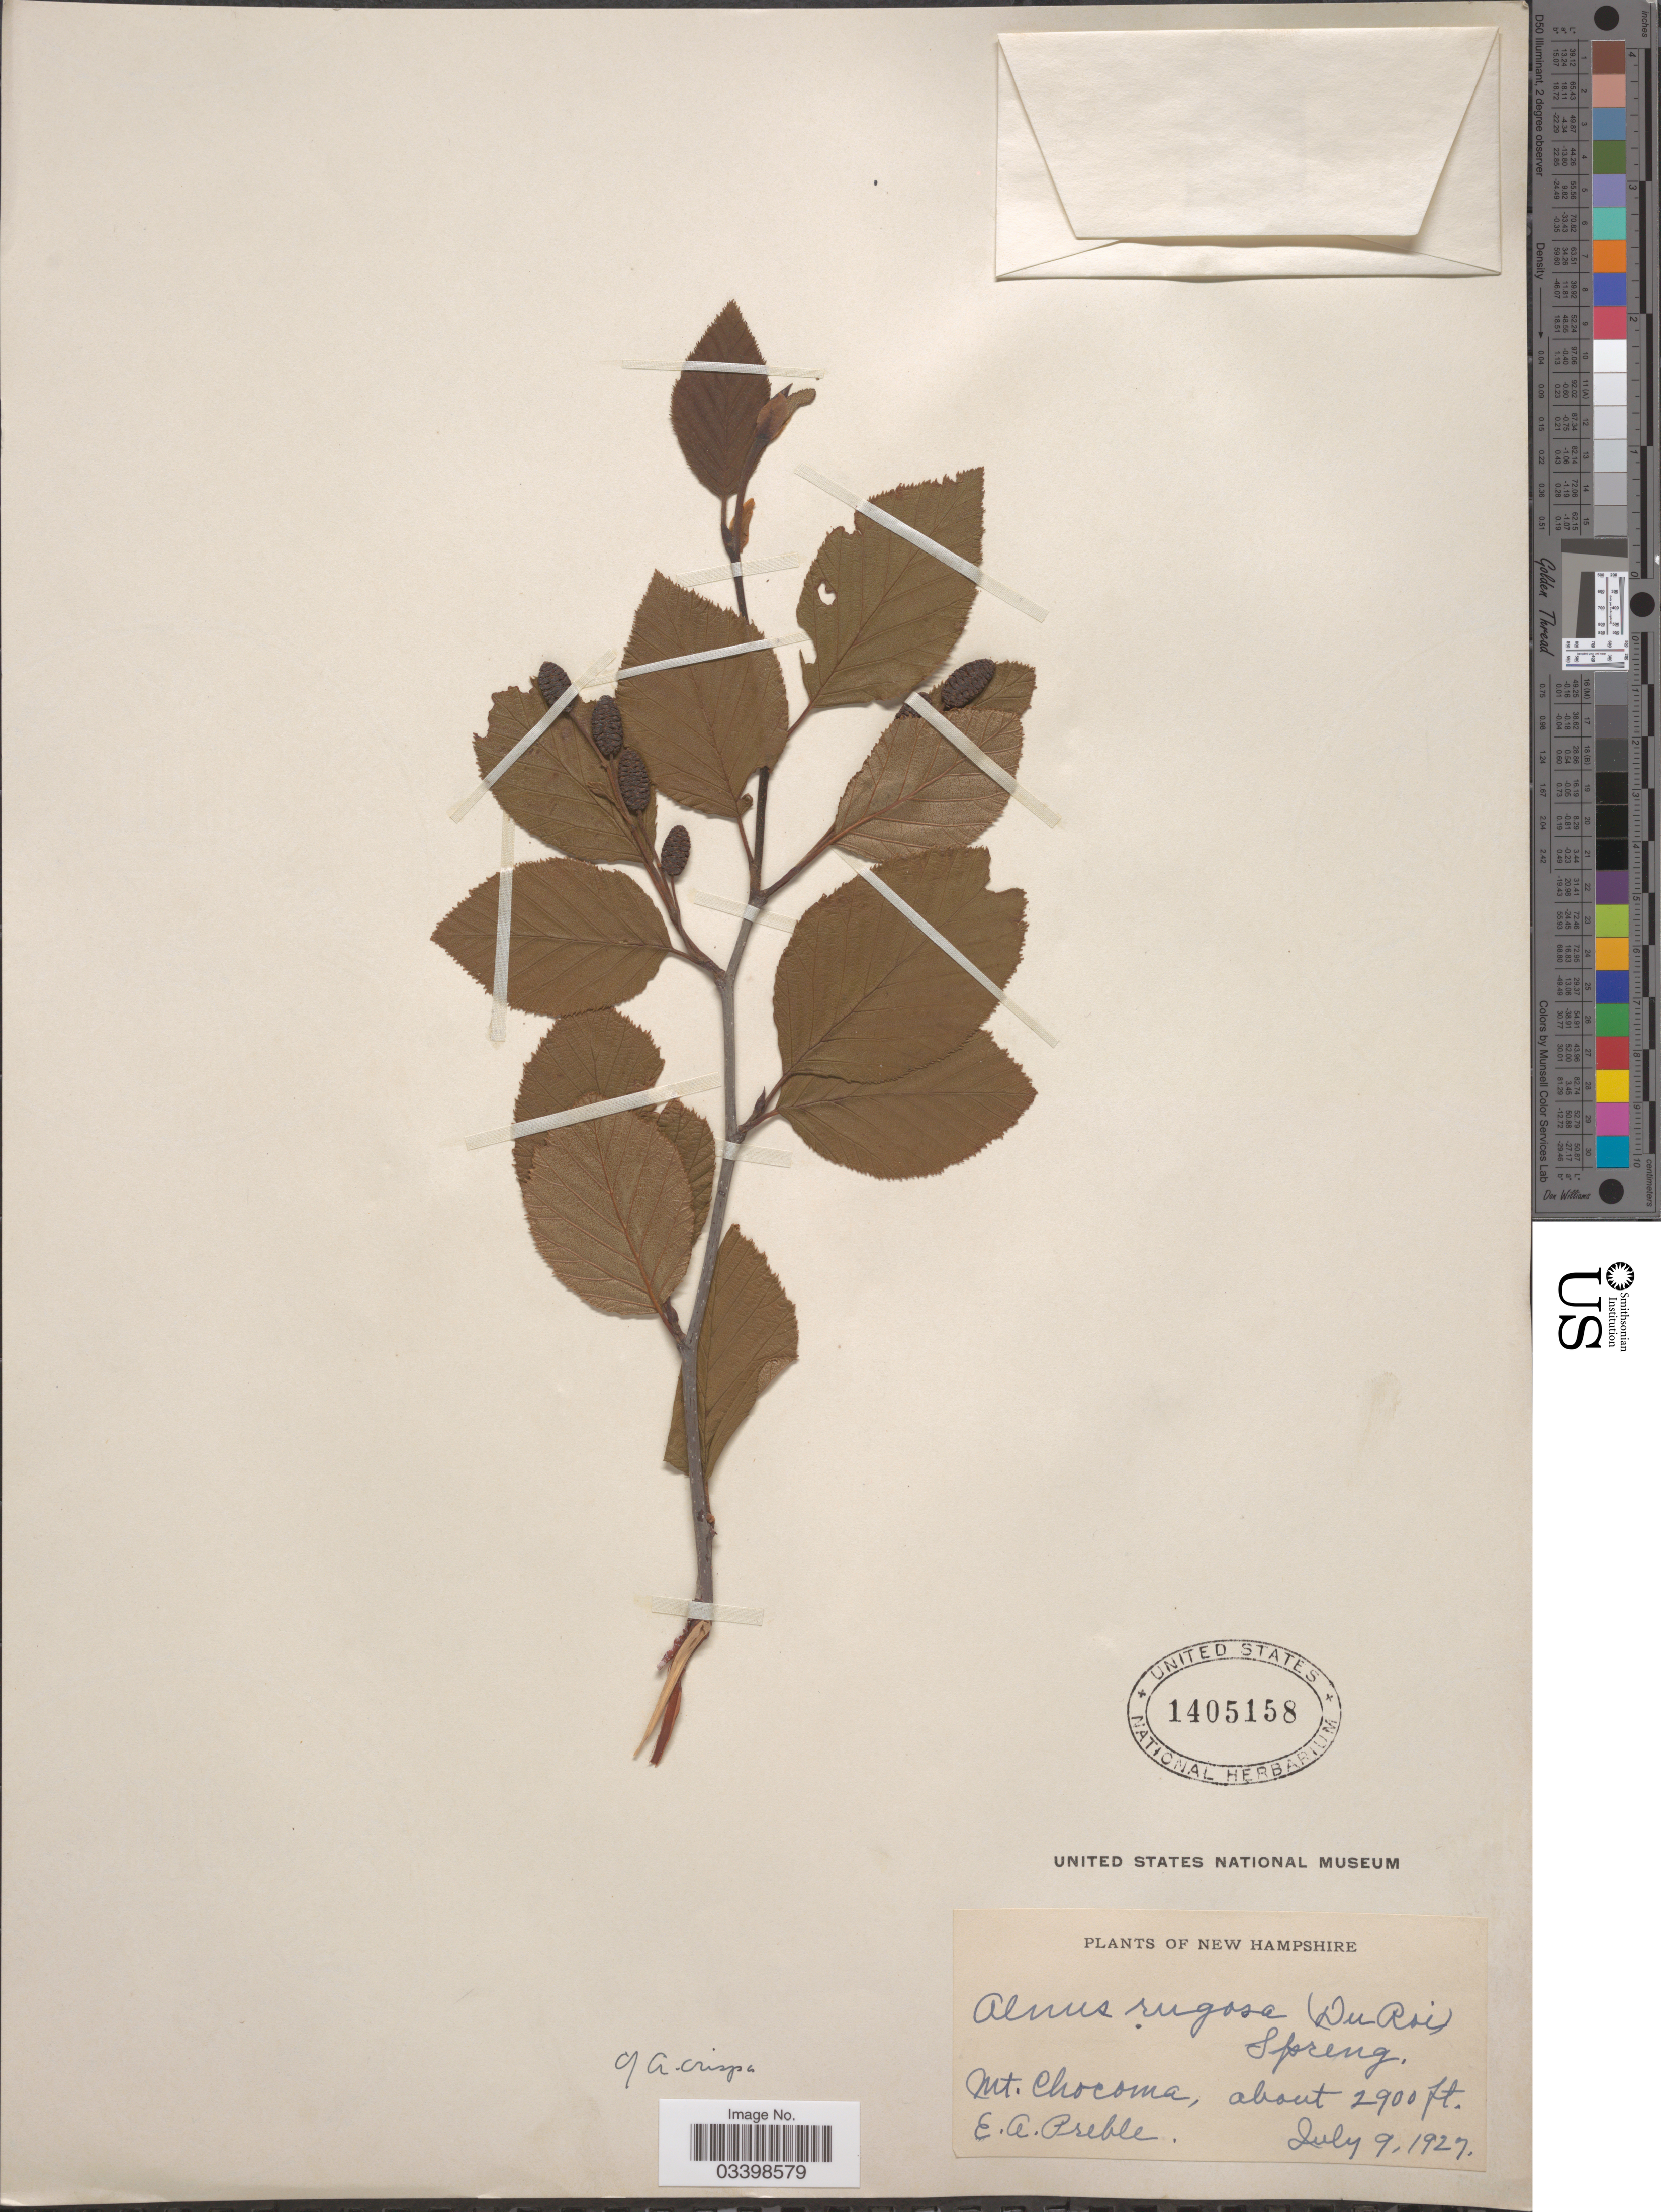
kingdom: Plantae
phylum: Tracheophyta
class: Magnoliopsida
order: Fagales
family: Betulaceae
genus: Alnus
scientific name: Alnus viridis subsp. crispa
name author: (Aiton) Turrill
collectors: E. Preble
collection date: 1927-07-09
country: United States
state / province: New Hampshire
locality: Mt. Chocoma.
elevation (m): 884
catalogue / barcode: US 1405158